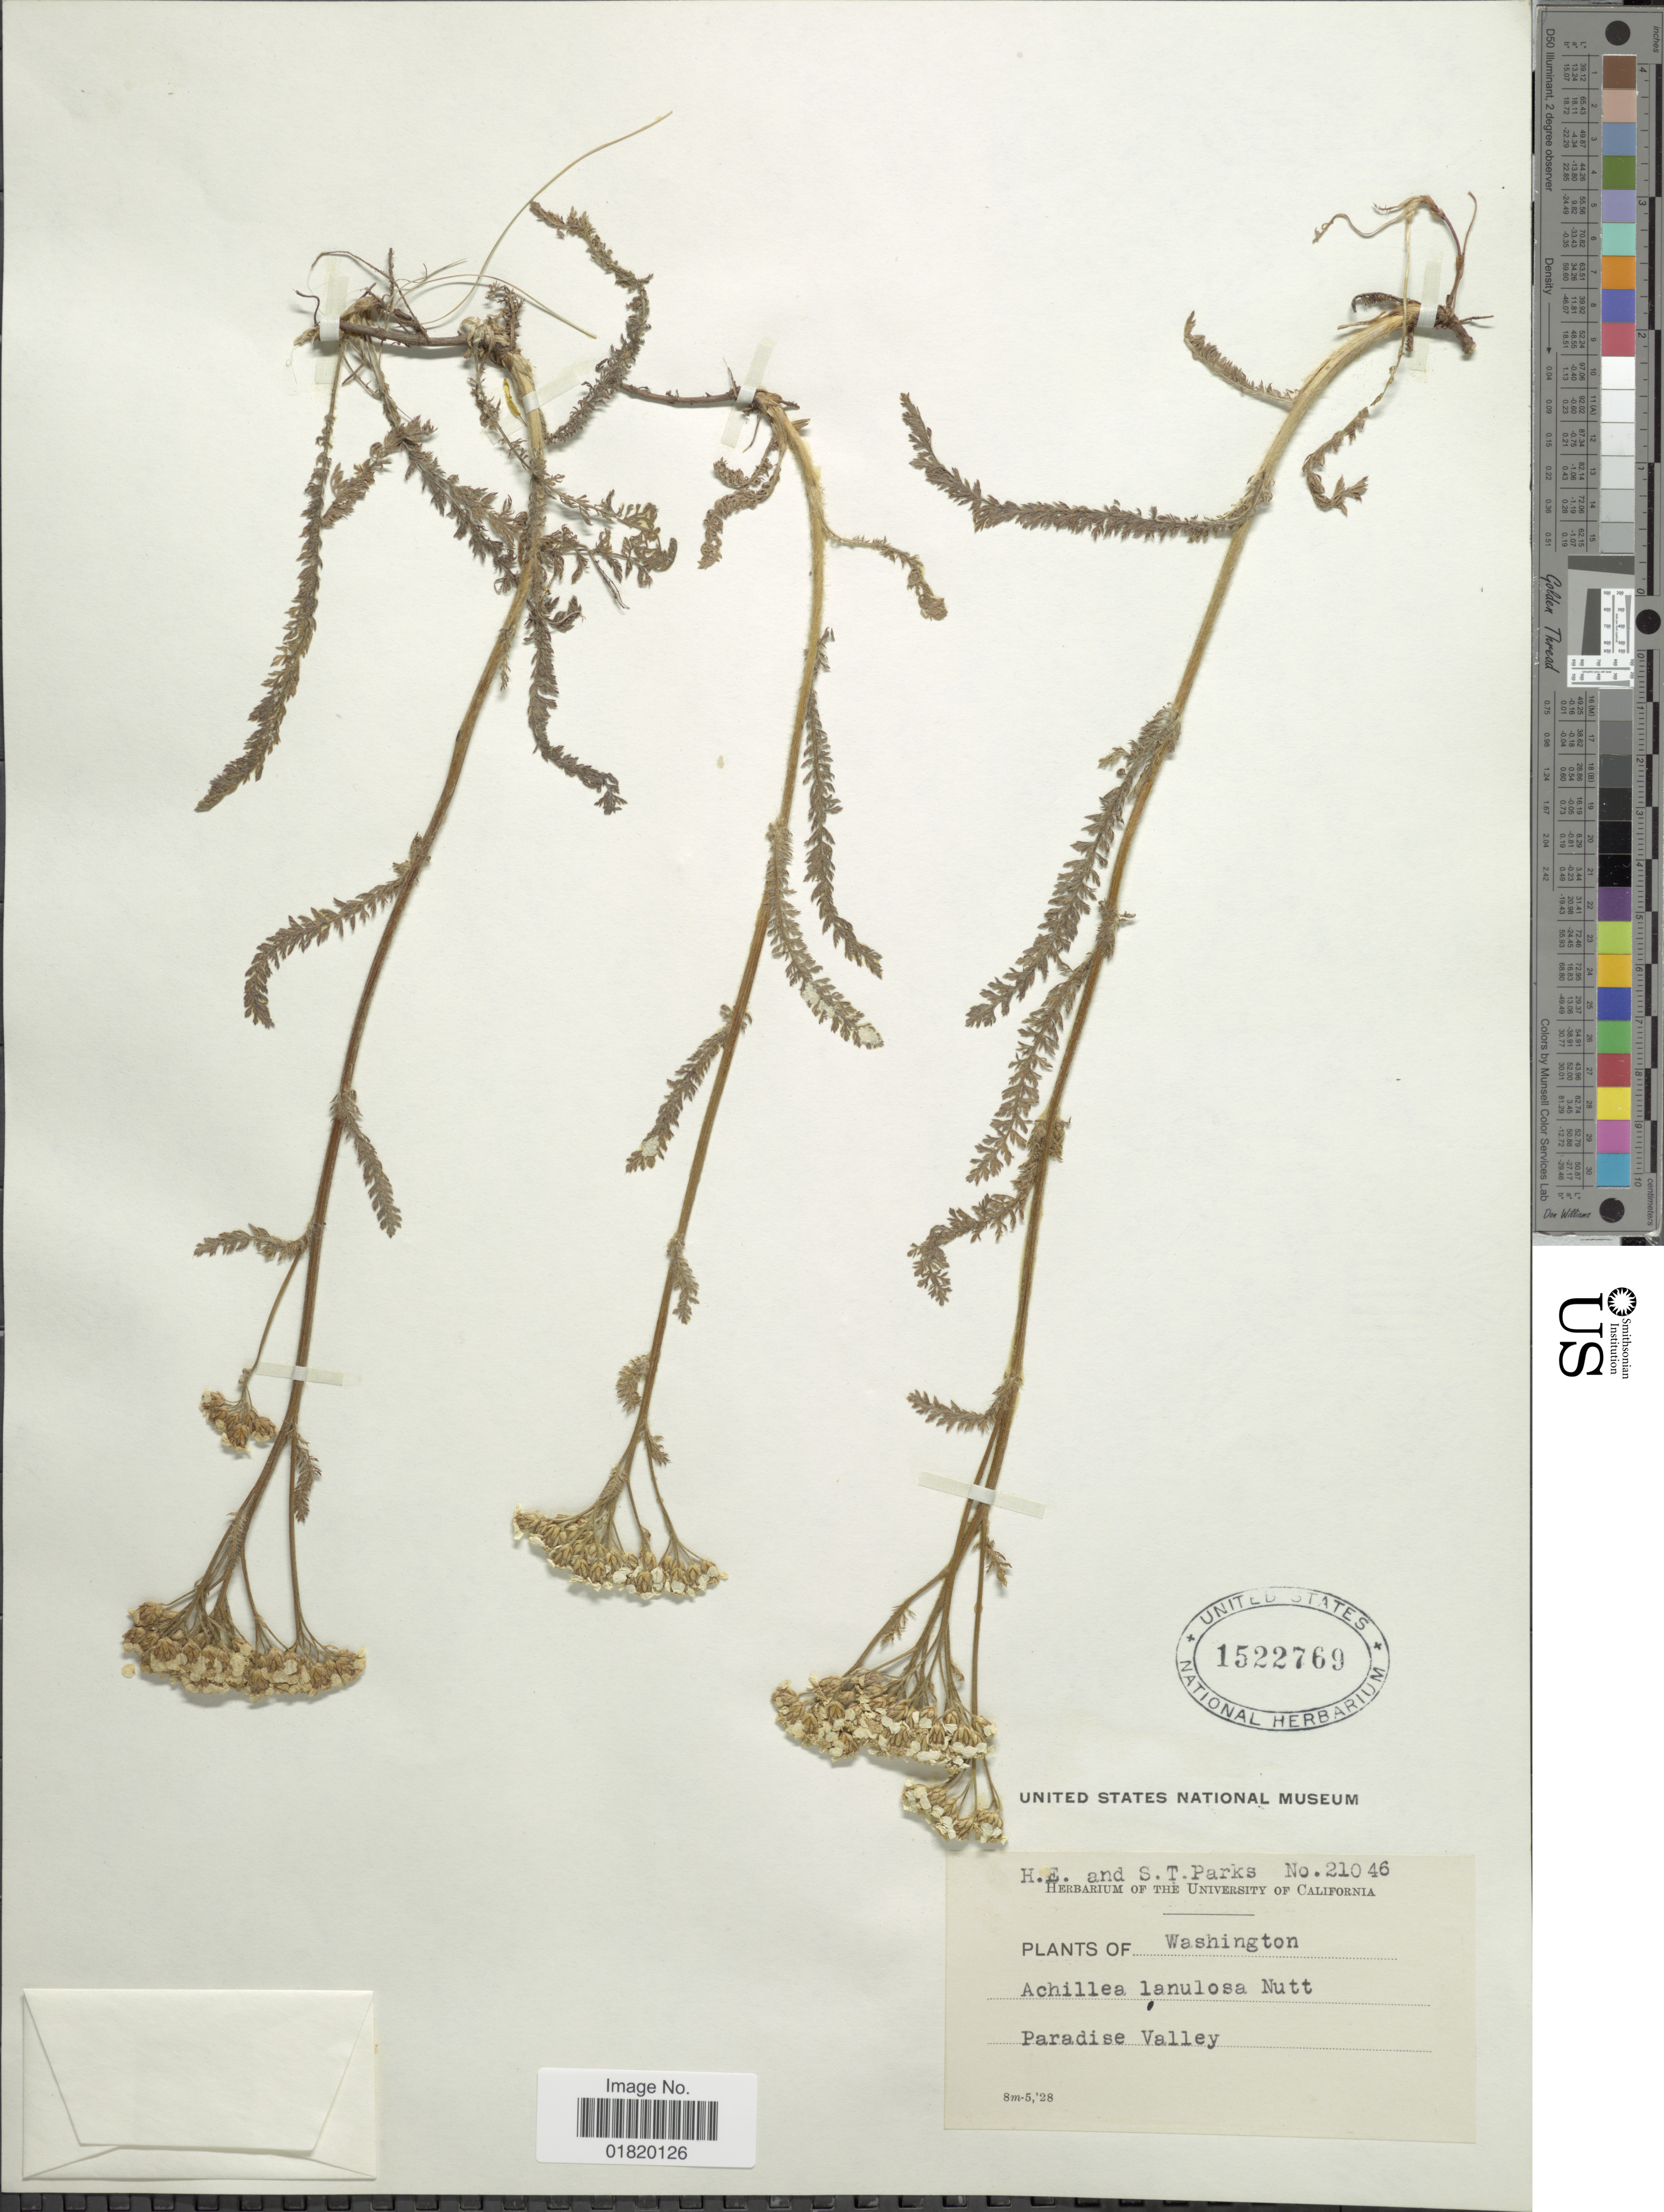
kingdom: Plantae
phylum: Tracheophyta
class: Magnoliopsida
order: Asterales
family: Asteraceae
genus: Achillea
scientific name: Achillea lanulosa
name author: Nutt.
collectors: H. E. Parks & S. Parks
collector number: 21046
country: United States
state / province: Washington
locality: Paradise Valley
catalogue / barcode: US 1522769